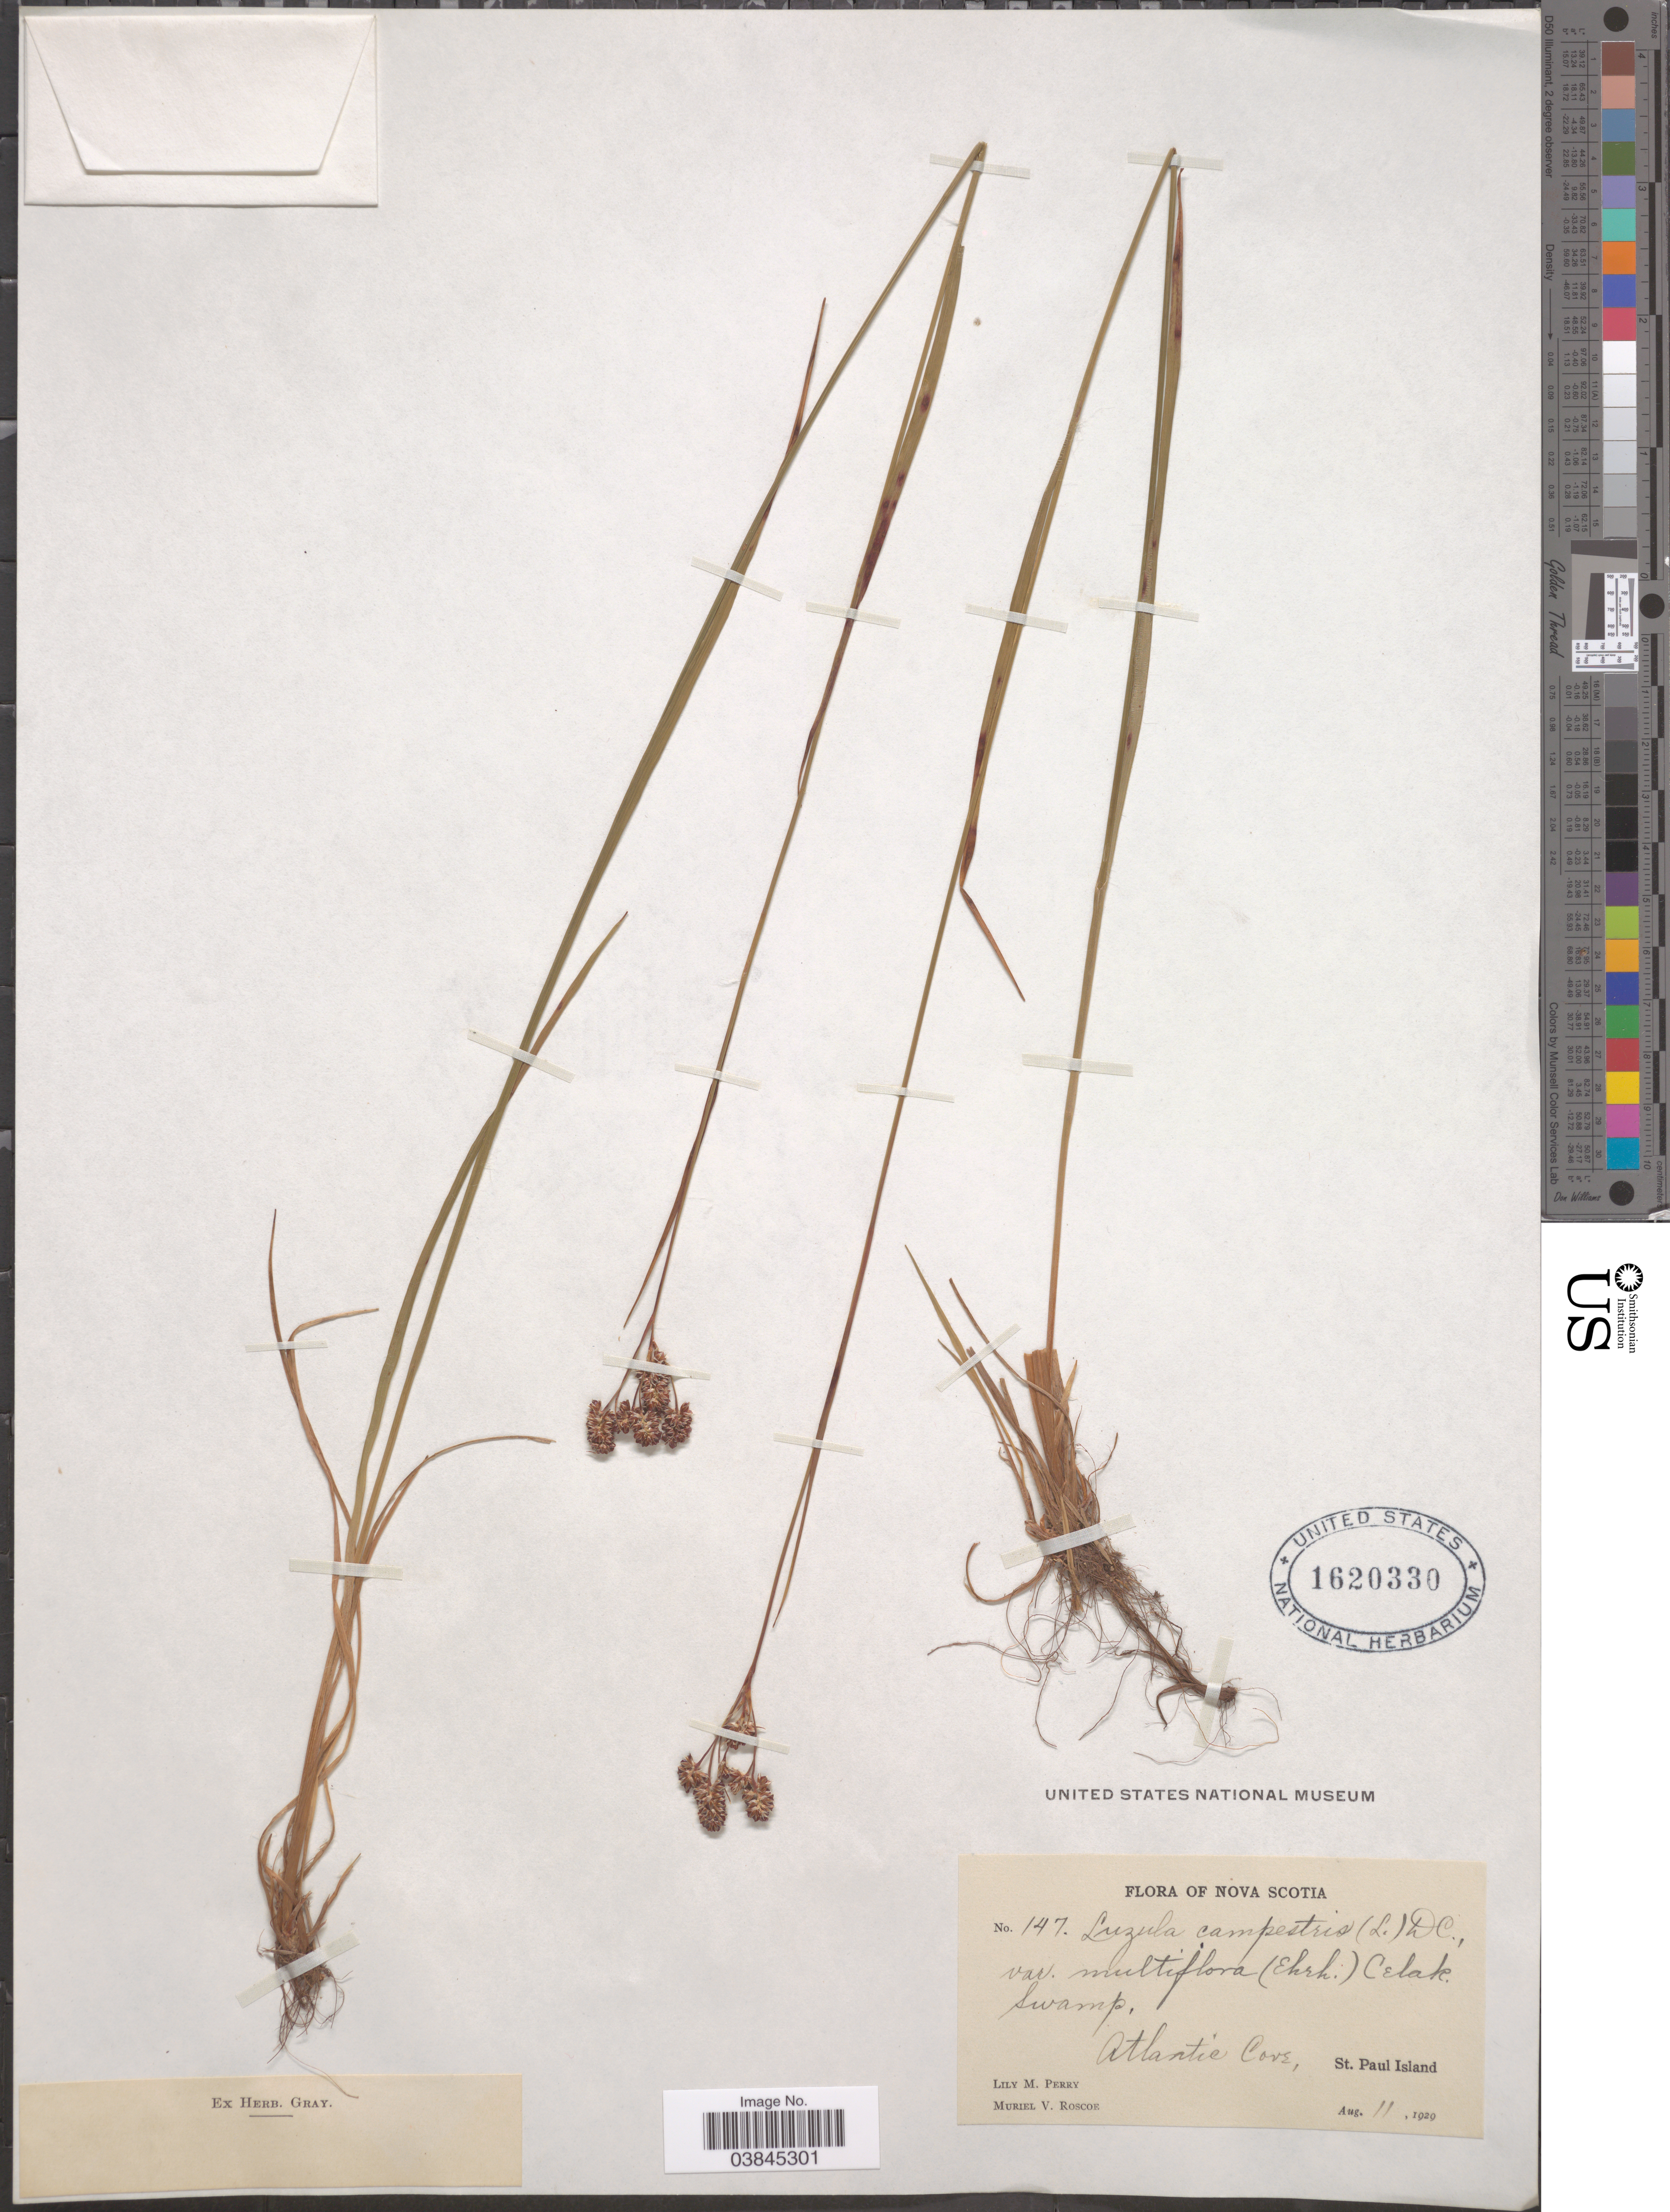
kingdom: Plantae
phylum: Tracheophyta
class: Liliopsida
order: Poales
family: Juncaceae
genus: Luzula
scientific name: Luzula campestris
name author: (L.) DC.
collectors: L. M. Perry & M. Roscoe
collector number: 147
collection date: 1929-08-11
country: Canada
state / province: Nova Scotia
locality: Atlantic Cove, St. Paul Island.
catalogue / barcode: US 1620330